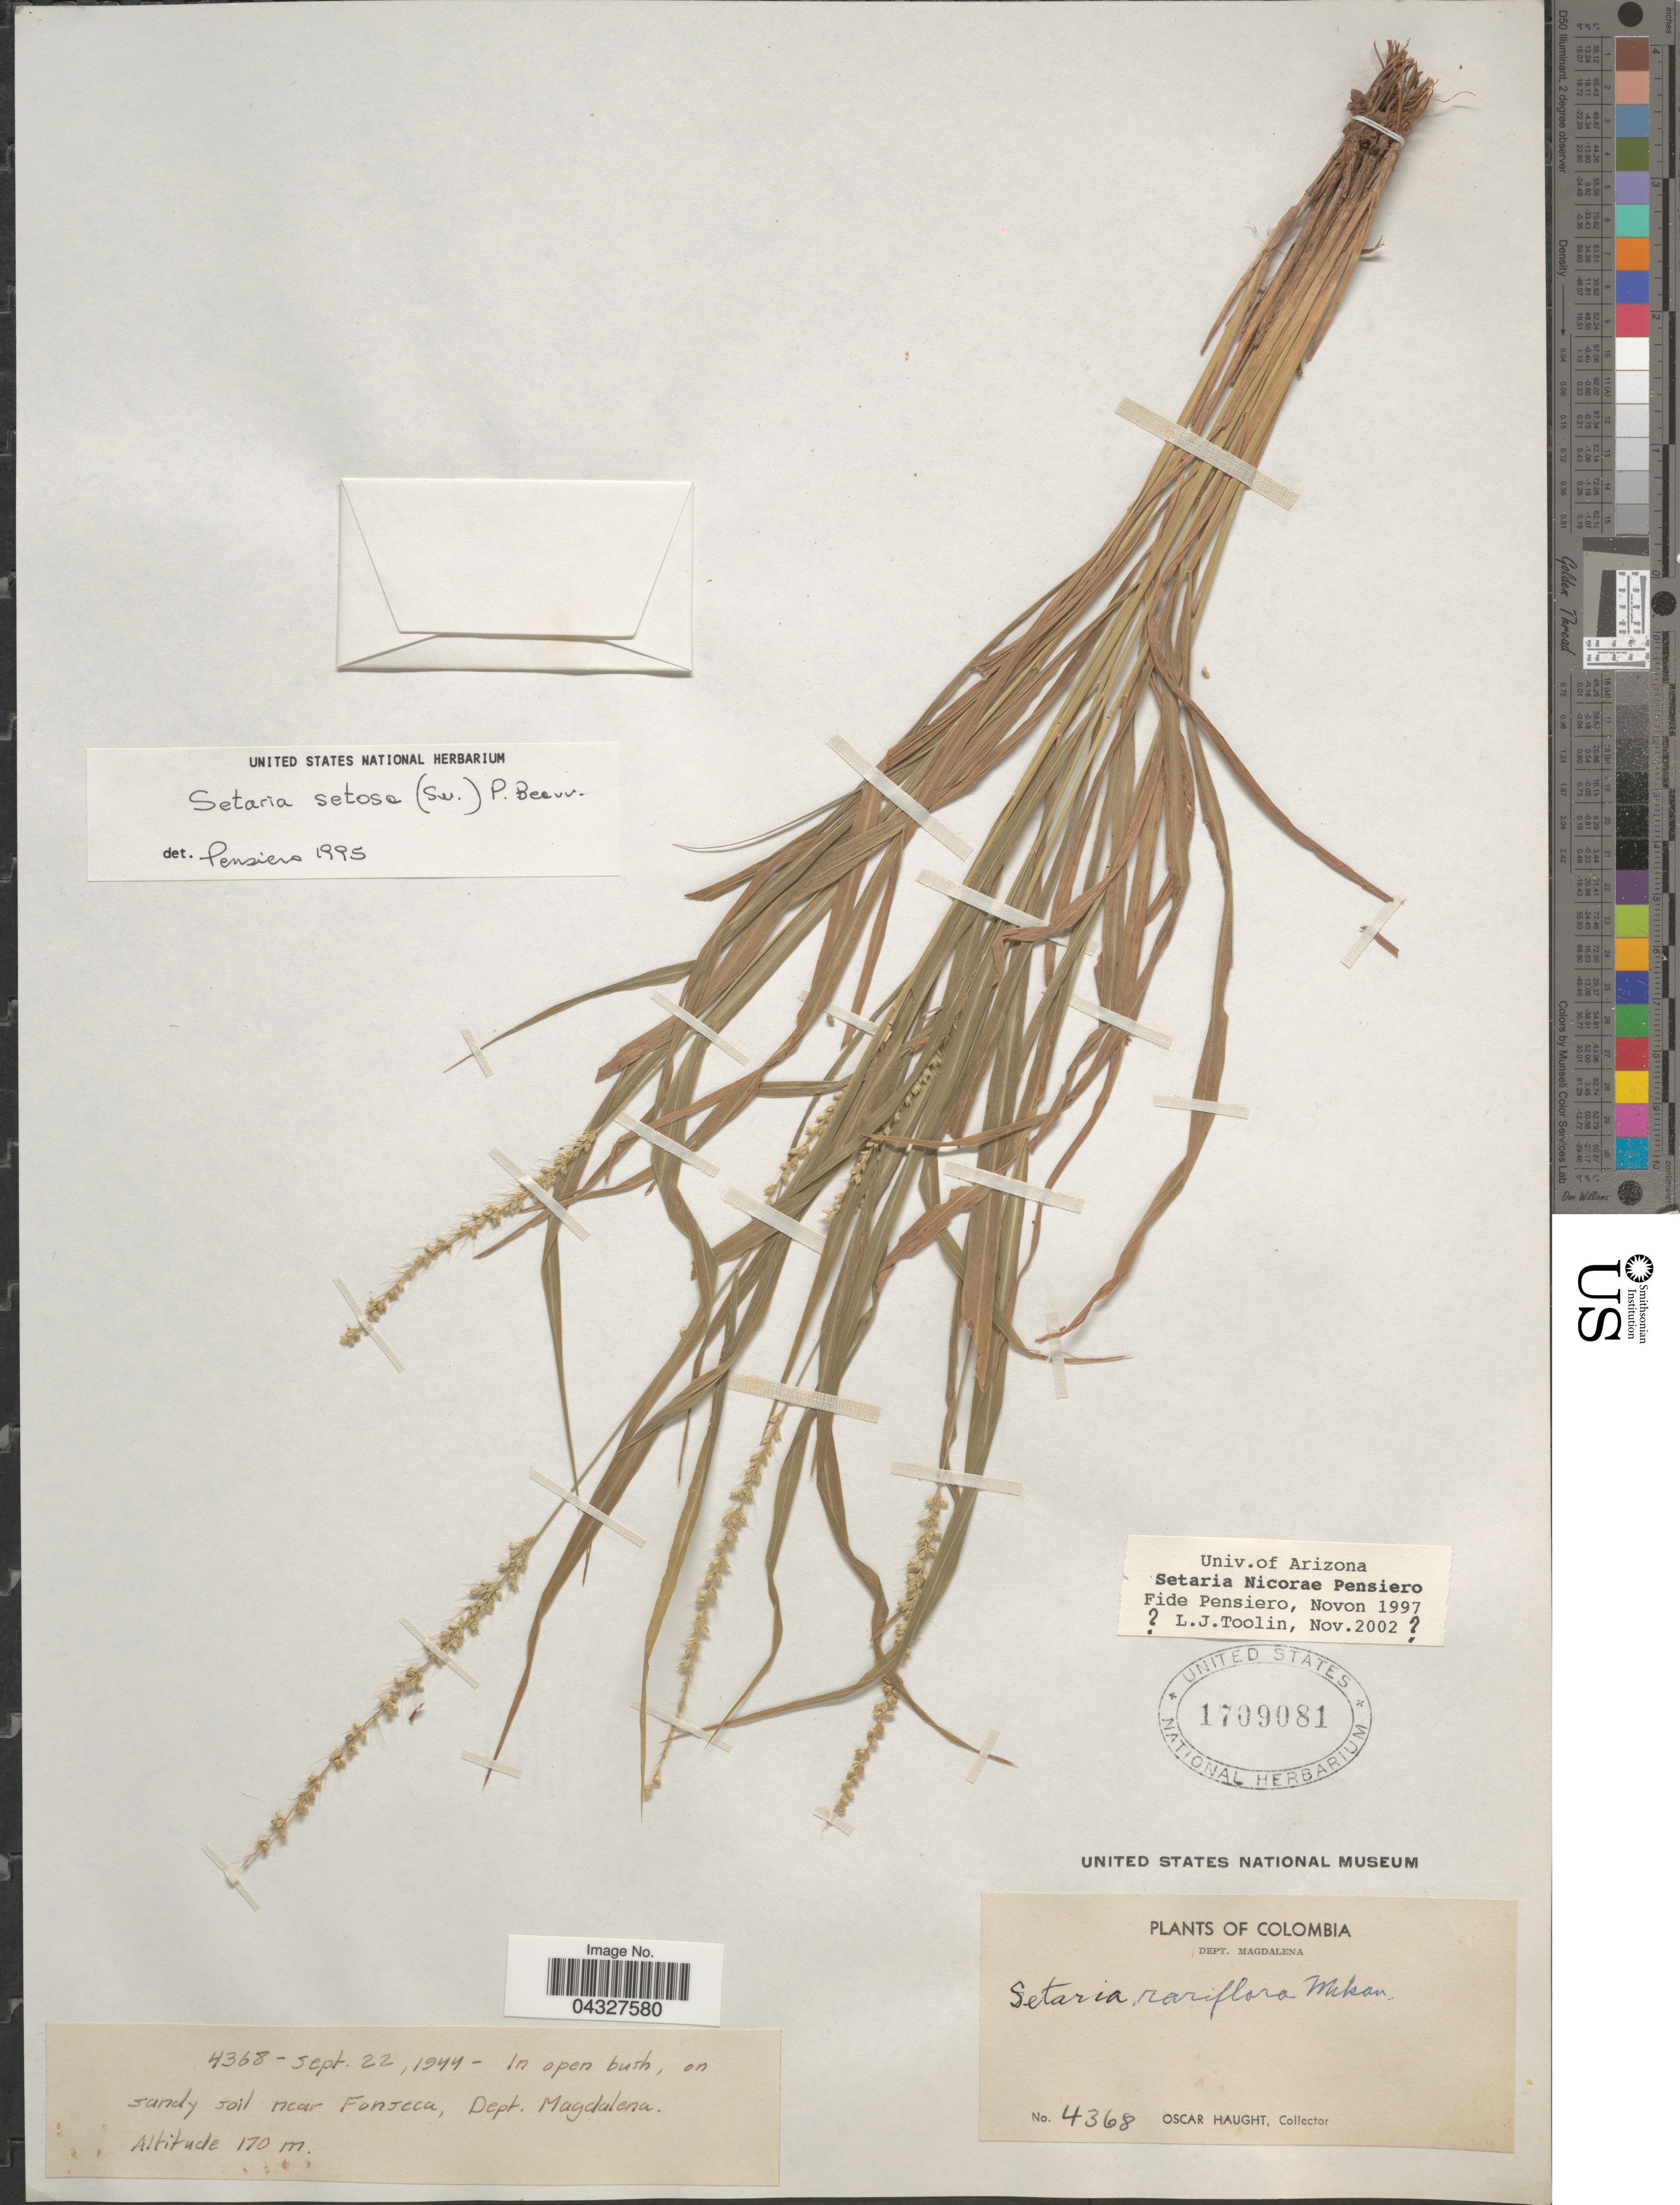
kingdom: Plantae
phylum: Tracheophyta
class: Liliopsida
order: Poales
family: Poaceae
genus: Setaria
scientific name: Setaria nicorae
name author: Pensiero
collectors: O. L. Haught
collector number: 4368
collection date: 1944-09-22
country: Colombia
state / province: Magdalena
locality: In open bush, on sandy soil near Fonseca, Dept. Magdalena.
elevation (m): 170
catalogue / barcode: US 1709081